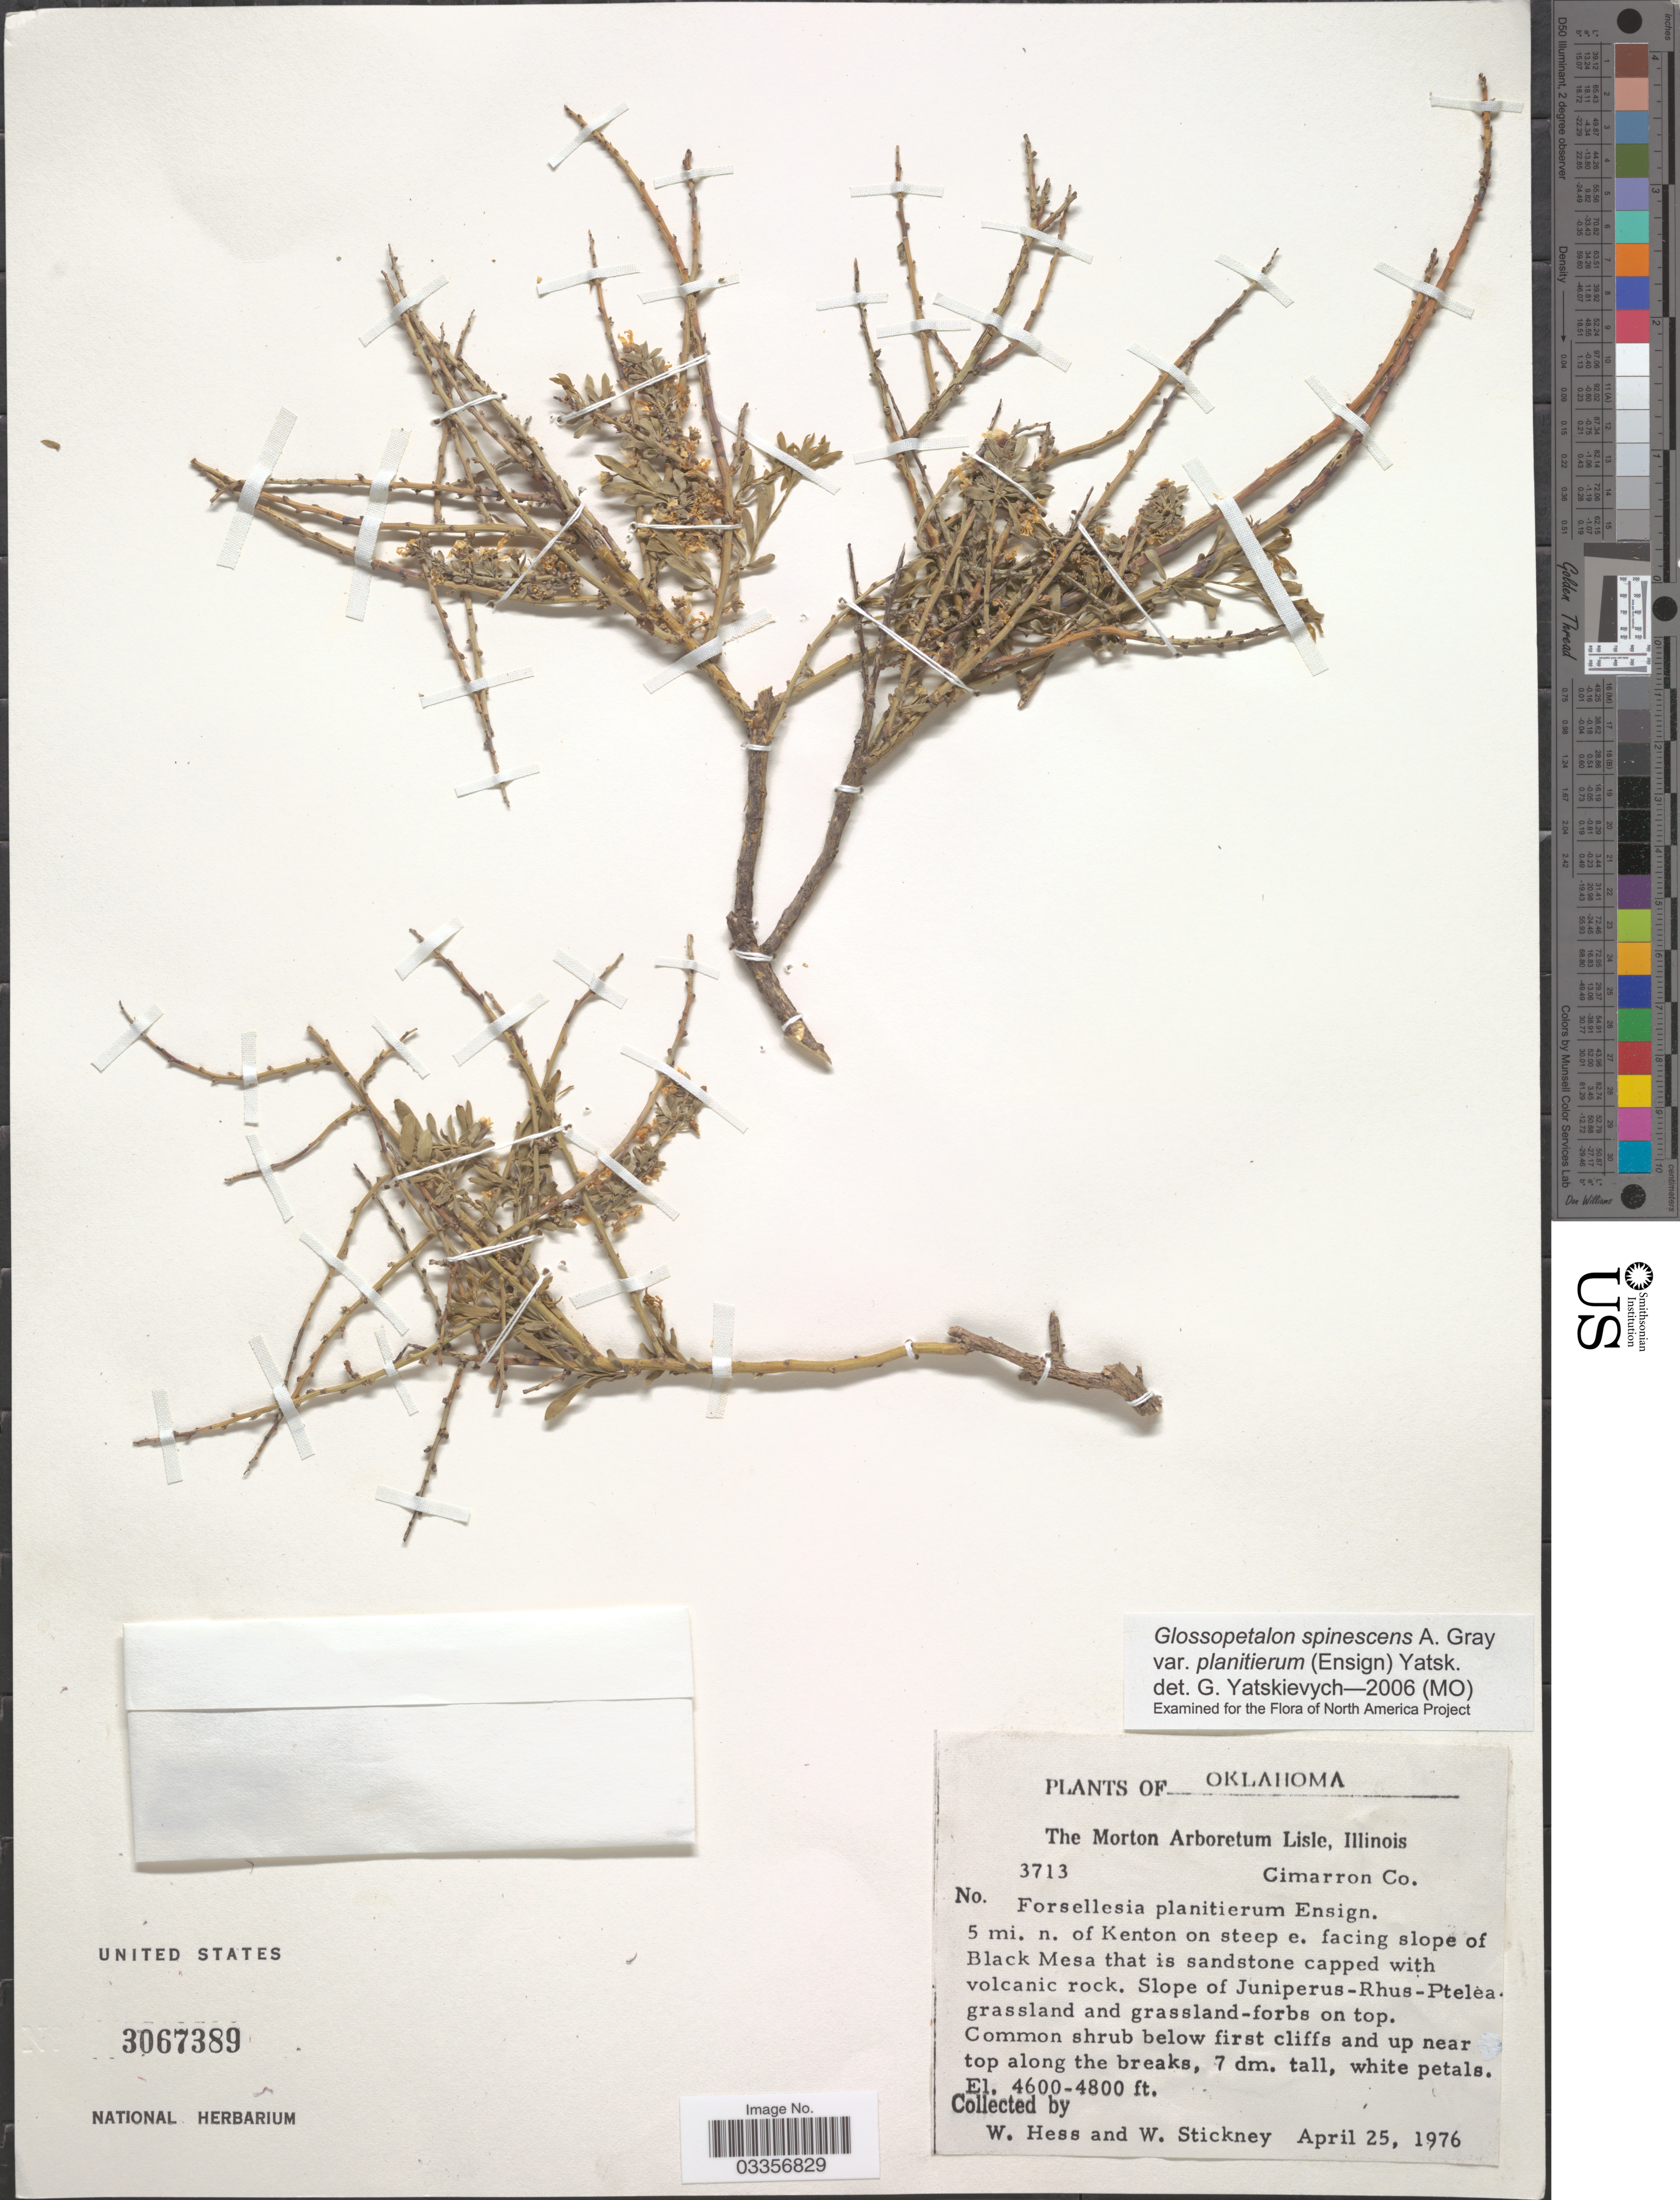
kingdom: Plantae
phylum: Tracheophyta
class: Magnoliopsida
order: Crossosomatales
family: Crossosomataceae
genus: Glossopetalon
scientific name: Glossopetalon spinescens var. planitierum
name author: (Ensign) Yatsk.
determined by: Yatskievych, G.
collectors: W. Hess & W. Stickney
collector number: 3713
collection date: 1976-04-25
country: United States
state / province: Oklahoma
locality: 5 mi. n. of Kenton on steep e. facing slope of Black Mesa.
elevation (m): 1402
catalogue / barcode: US 3067389